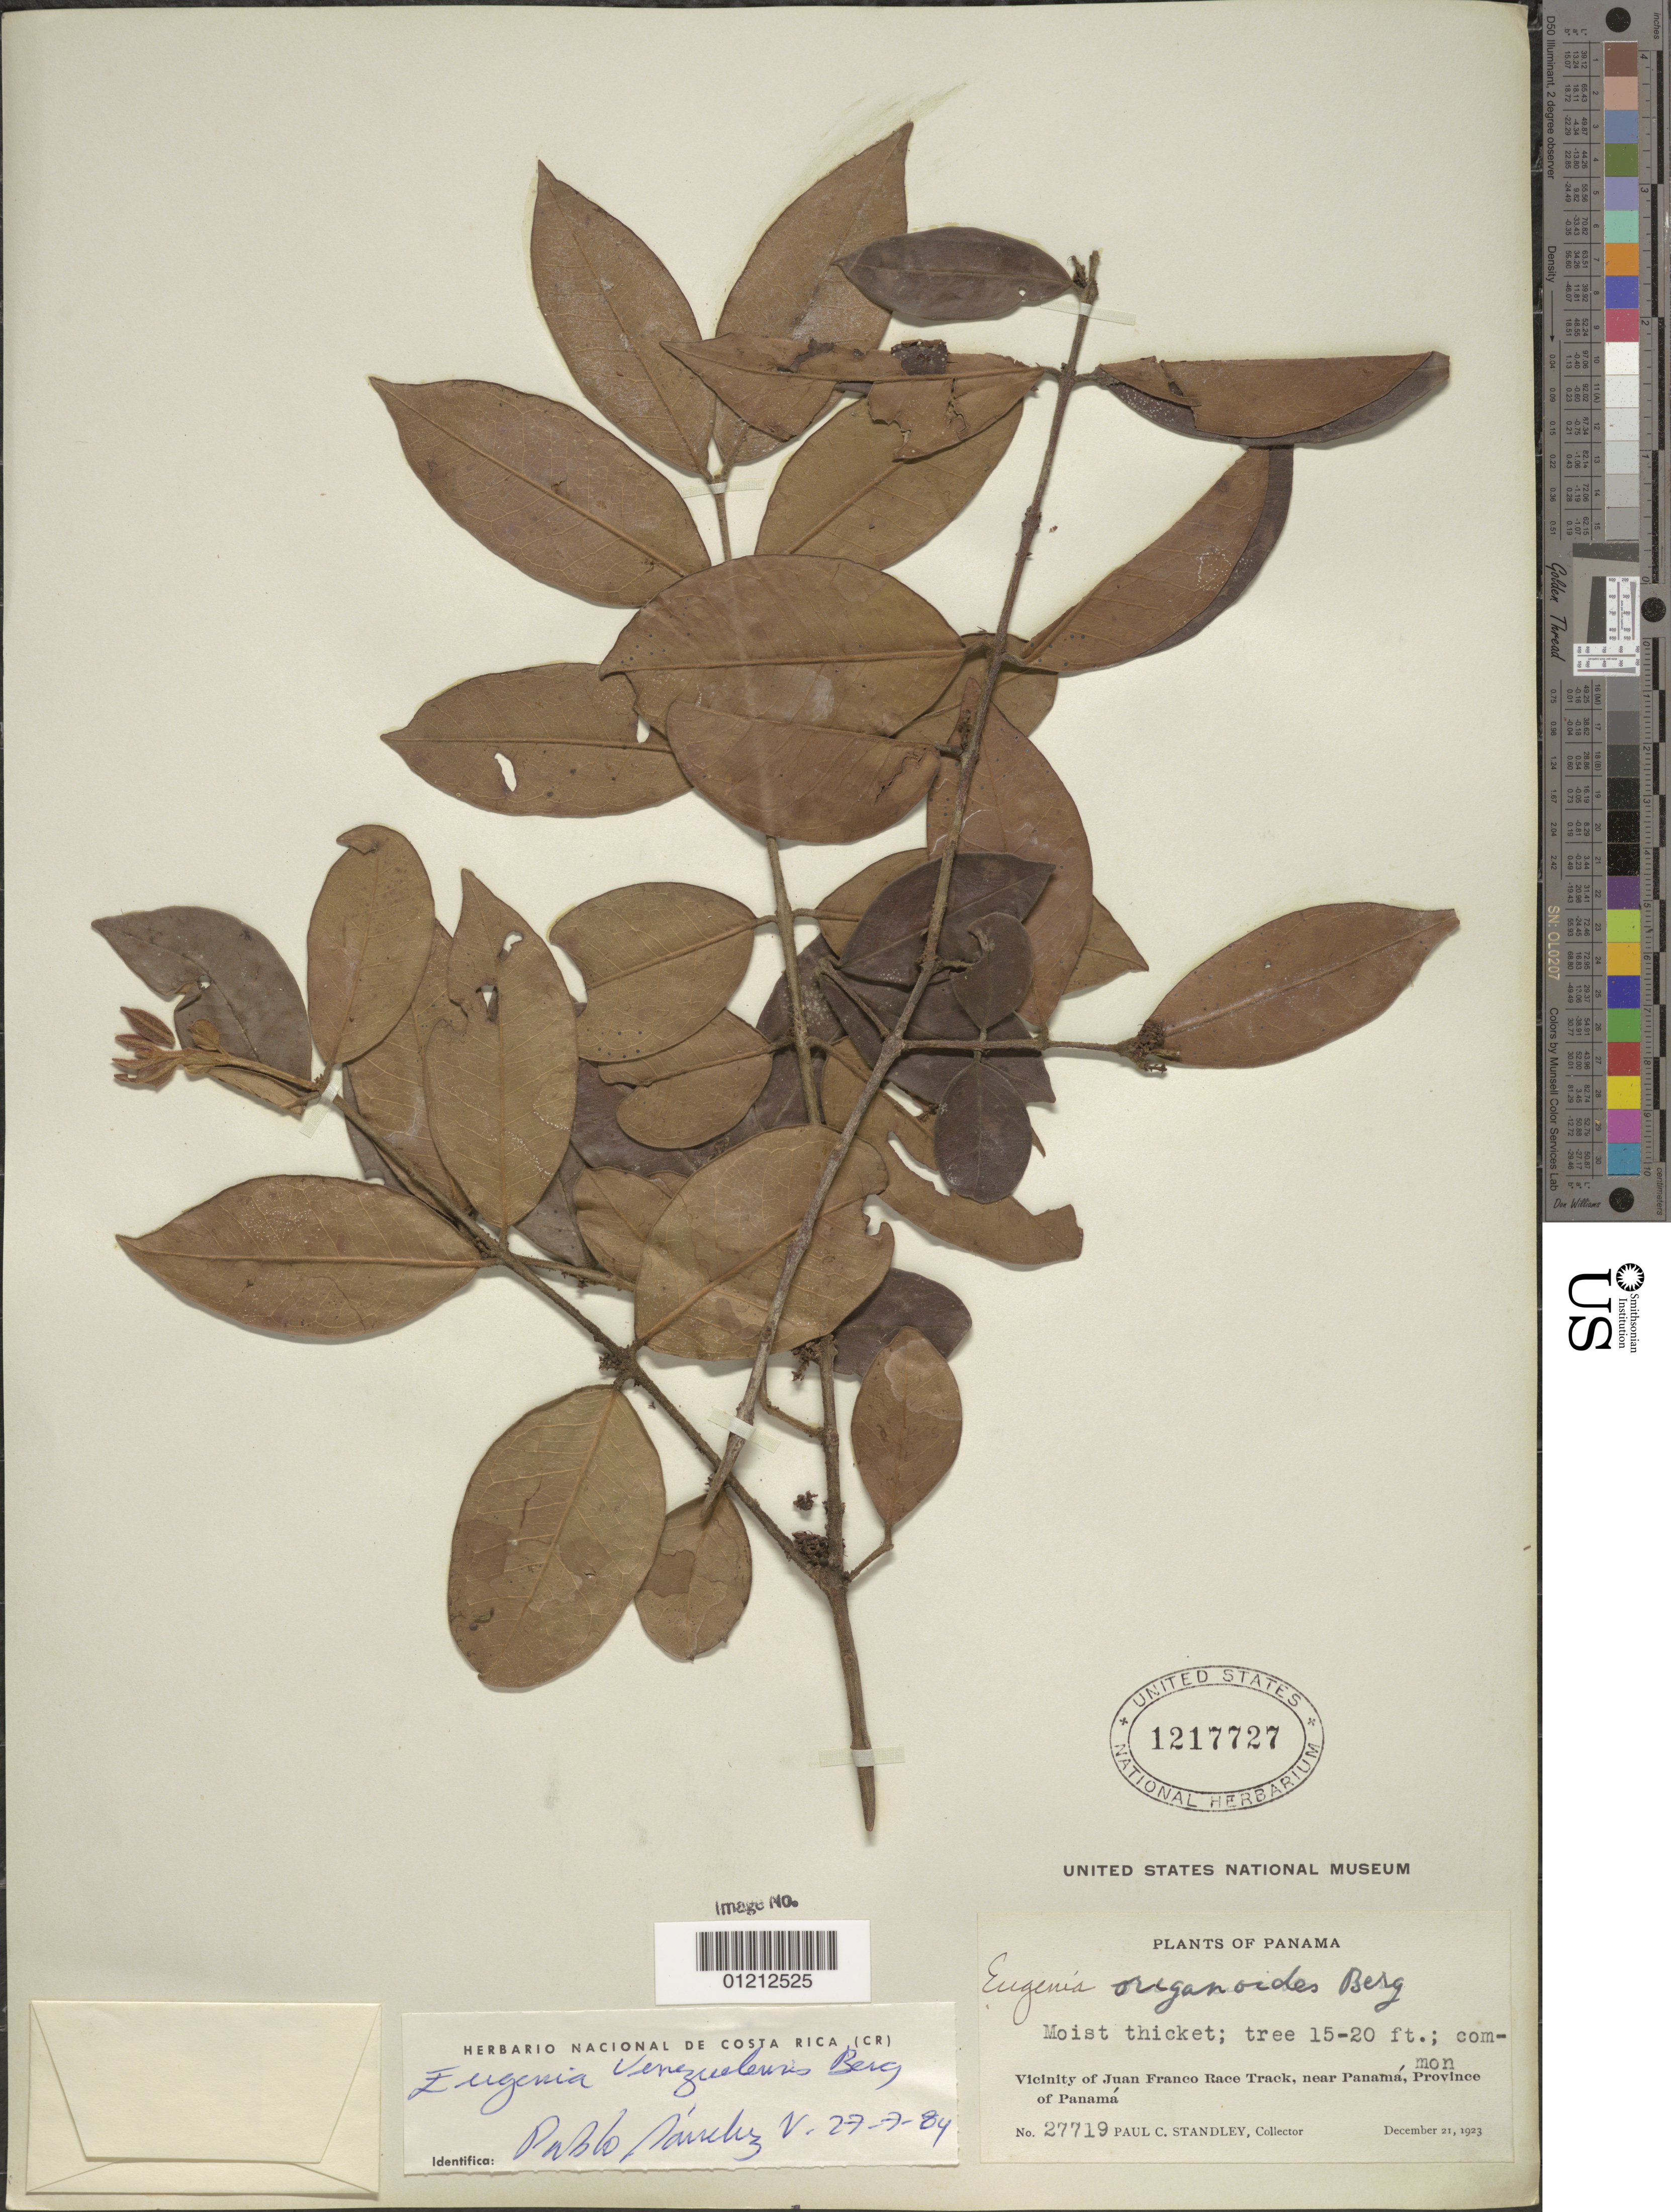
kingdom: Plantae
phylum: Tracheophyta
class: Magnoliopsida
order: Myrtales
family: Myrtaceae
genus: Eugenia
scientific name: Eugenia venezuelensis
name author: O. Berg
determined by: Sánchez Vindas, P. E.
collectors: P. C. Standley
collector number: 27719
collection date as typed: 21 Dec 1923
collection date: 1923-12-21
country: Panama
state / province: Panamá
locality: Vicinity of Juan Franco Race Track, near Panama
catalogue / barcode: US 1217727